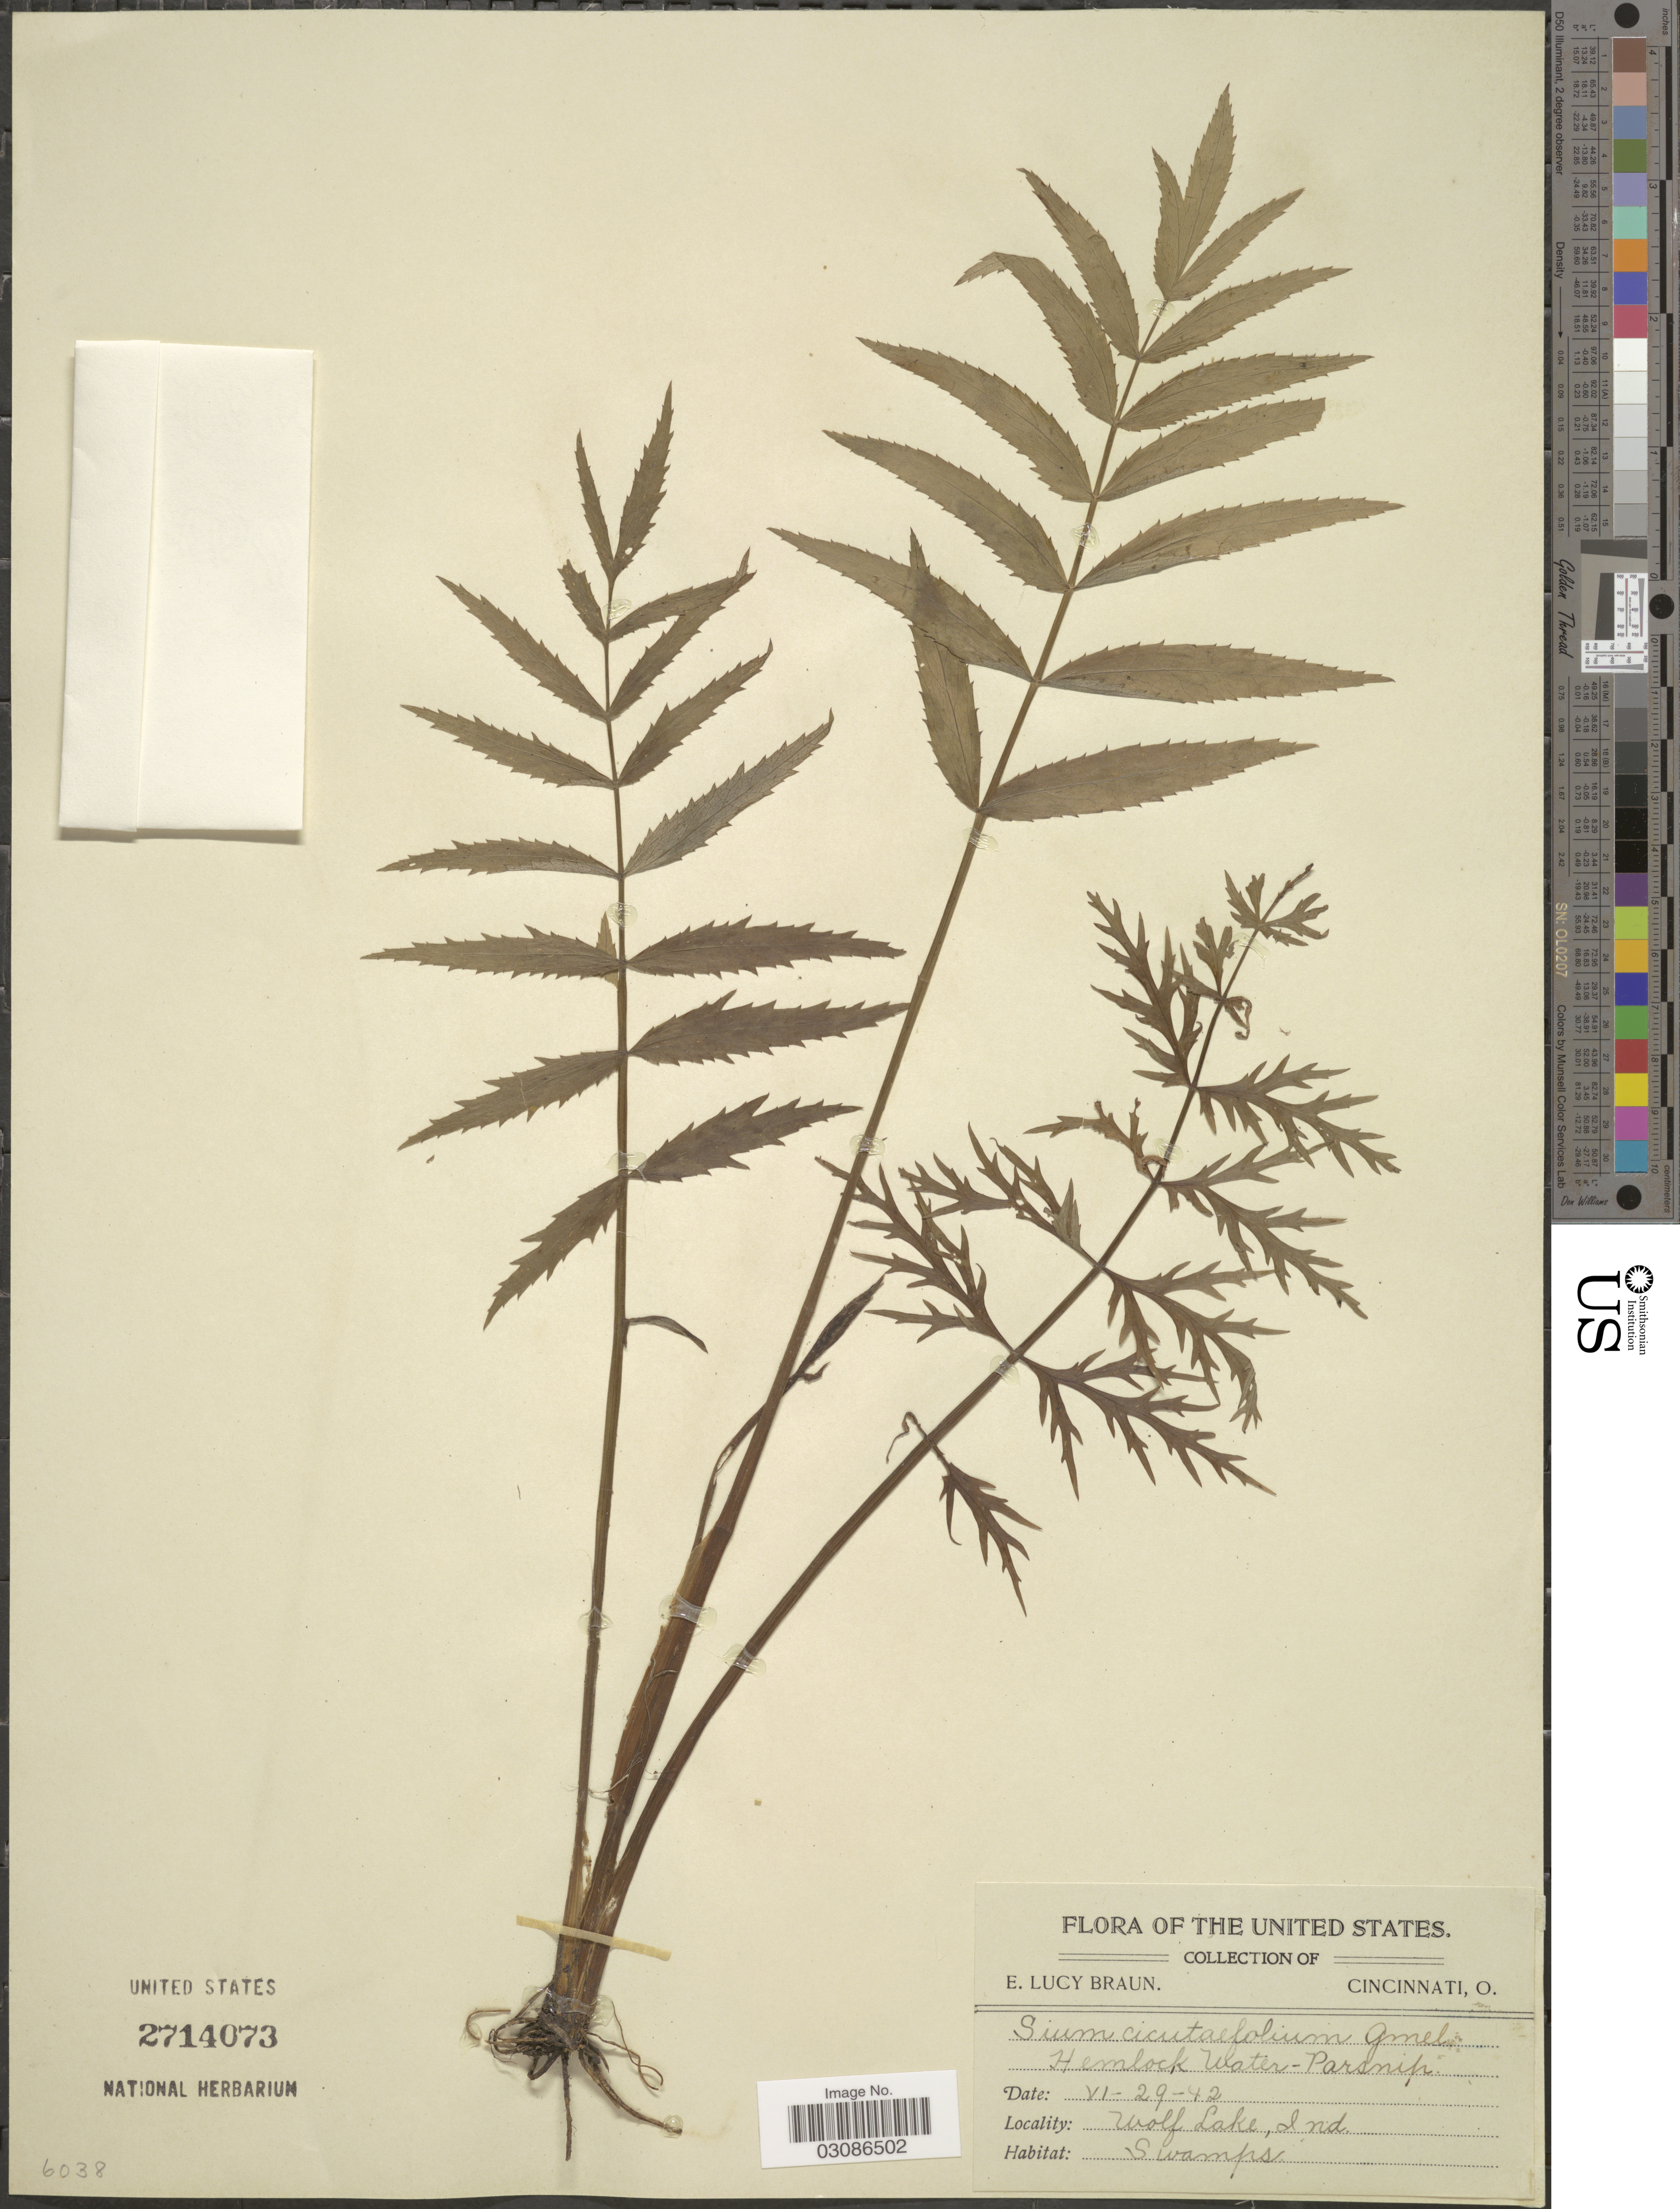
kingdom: Plantae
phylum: Tracheophyta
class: Magnoliopsida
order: Apiales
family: Apiaceae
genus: Sium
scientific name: Sium suave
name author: Walter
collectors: E. L. Braun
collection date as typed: Transcribed d/m/y: 29/6/42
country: United States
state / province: Indiana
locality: Wolf Lake, Ind.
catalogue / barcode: US 2714073